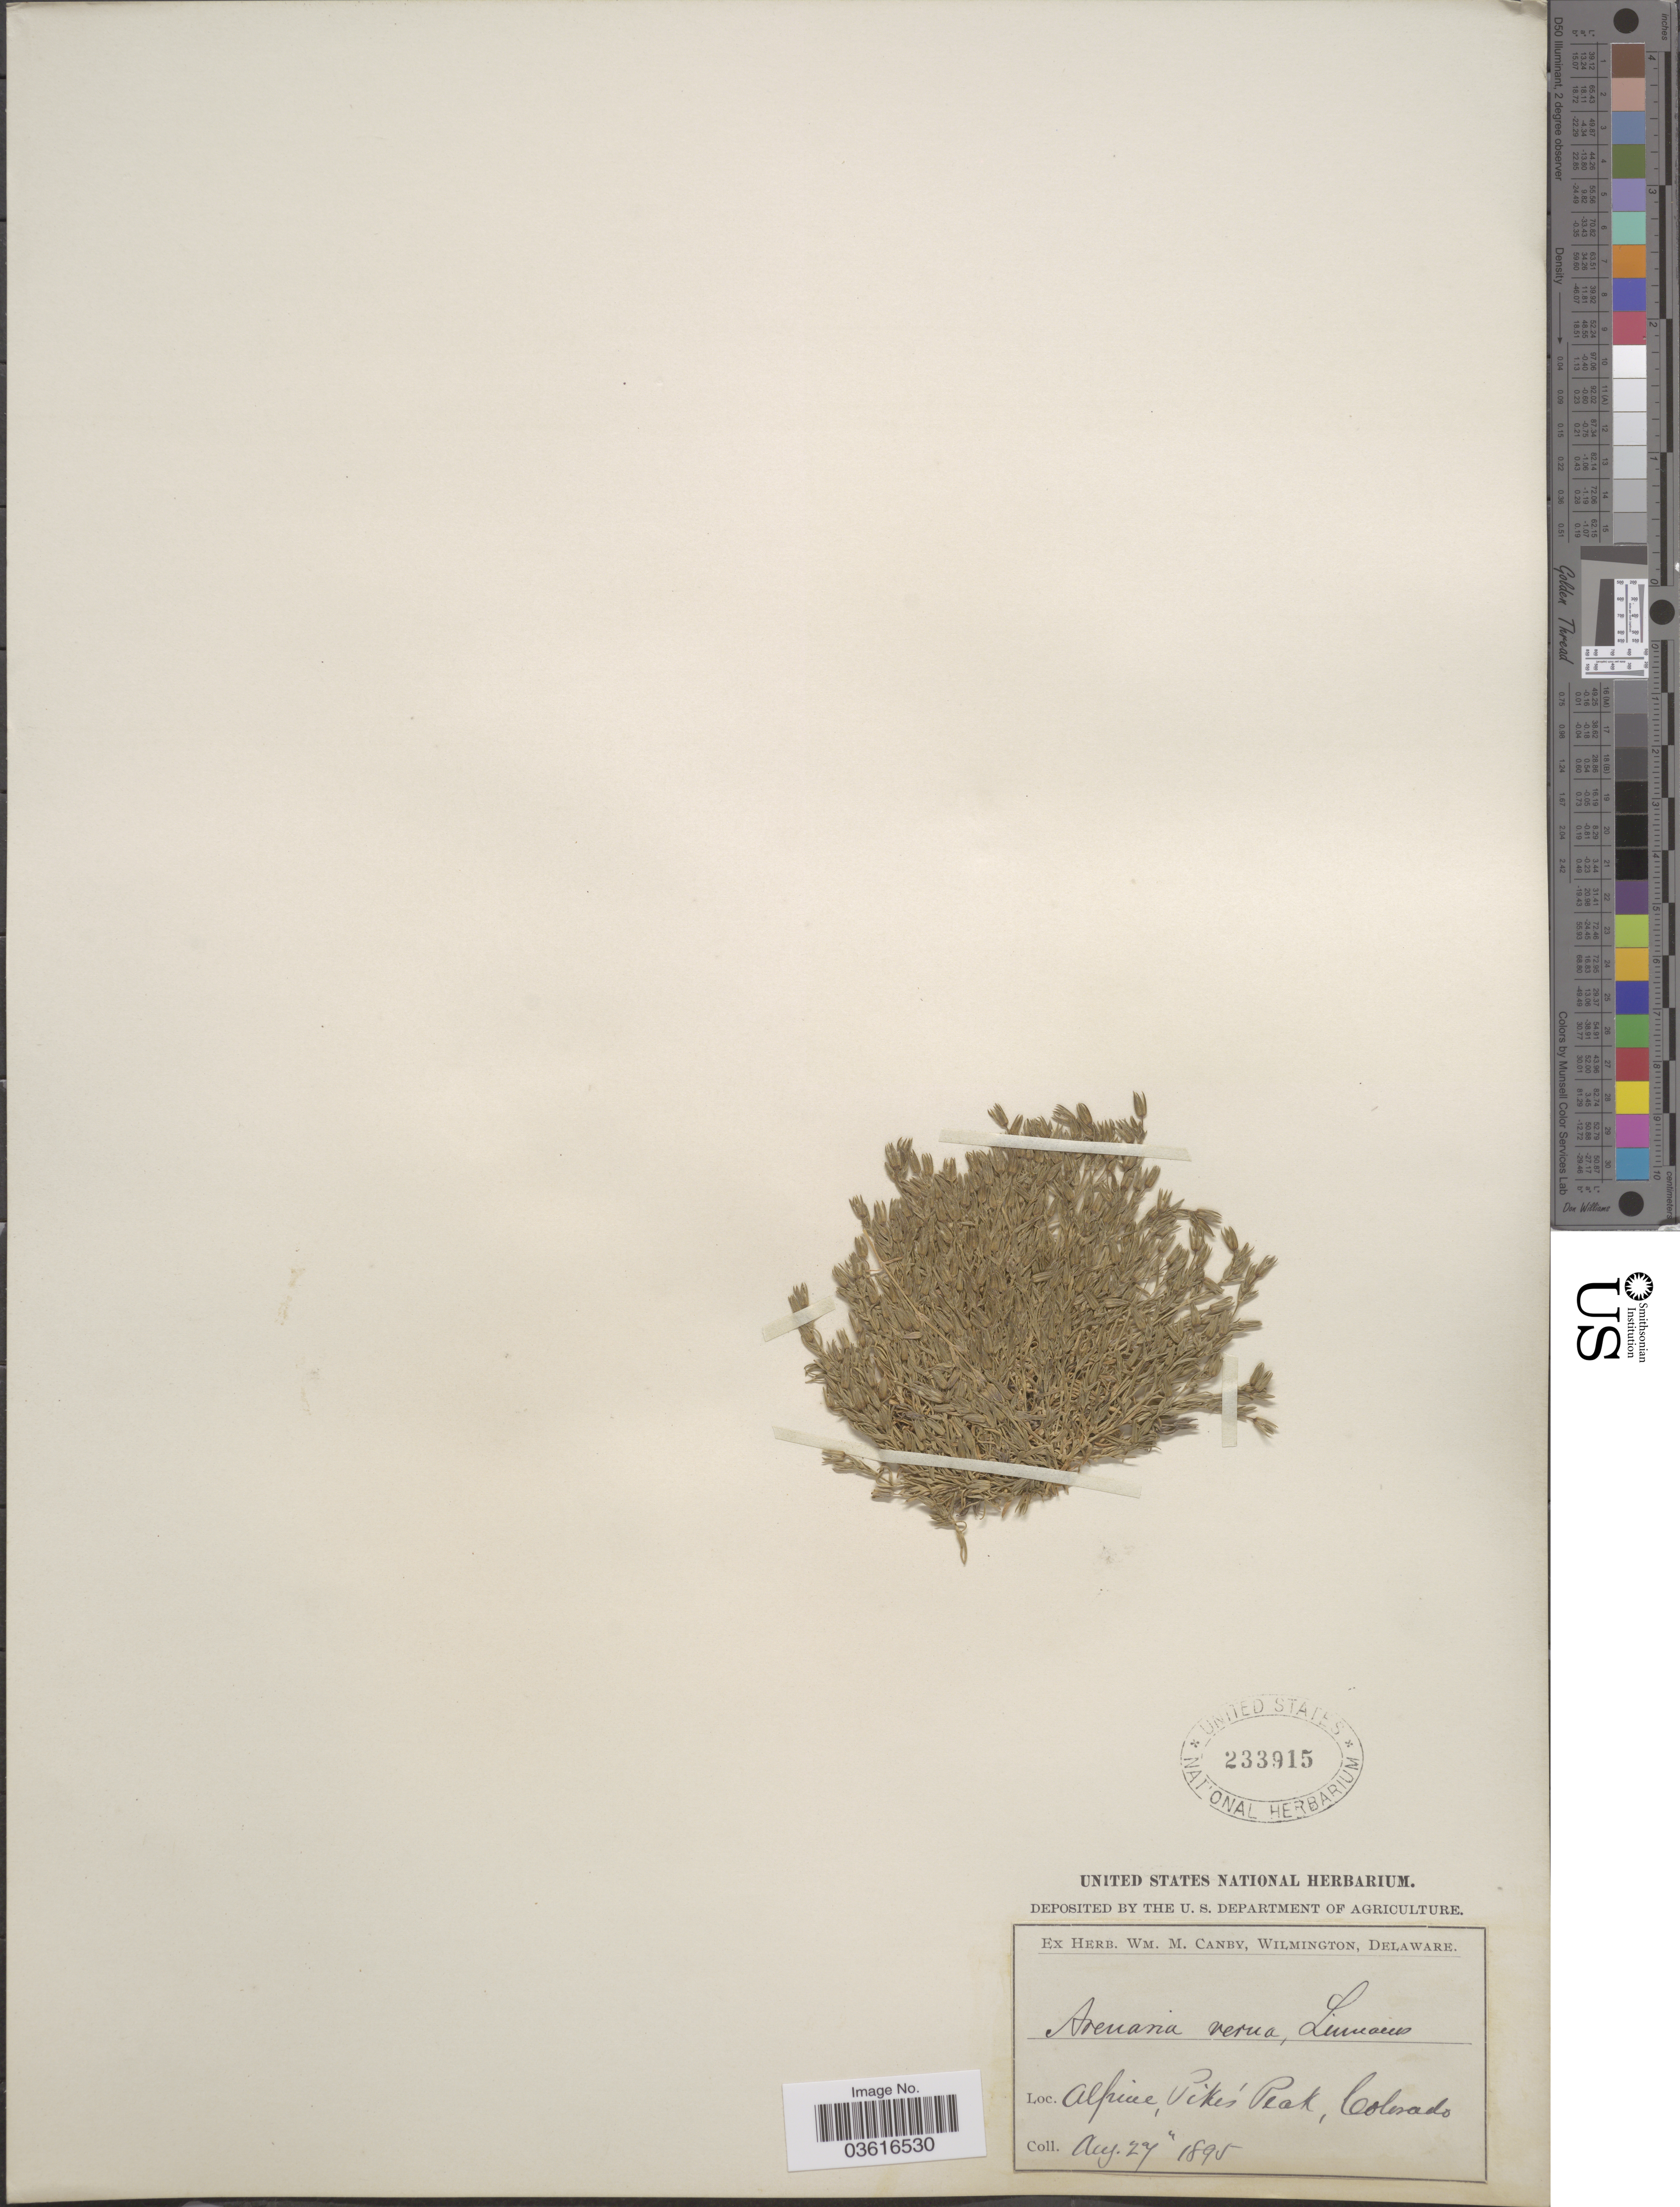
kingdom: Plantae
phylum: Tracheophyta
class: Magnoliopsida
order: Caryophyllales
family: Caryophyllaceae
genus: Minuartia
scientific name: Minuartia propinqua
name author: (Richardson) House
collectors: ex herb. W.M. Canby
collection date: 1895-08-27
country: United States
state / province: Colorado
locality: Alpine, Pike's Peak.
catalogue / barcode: US 233915